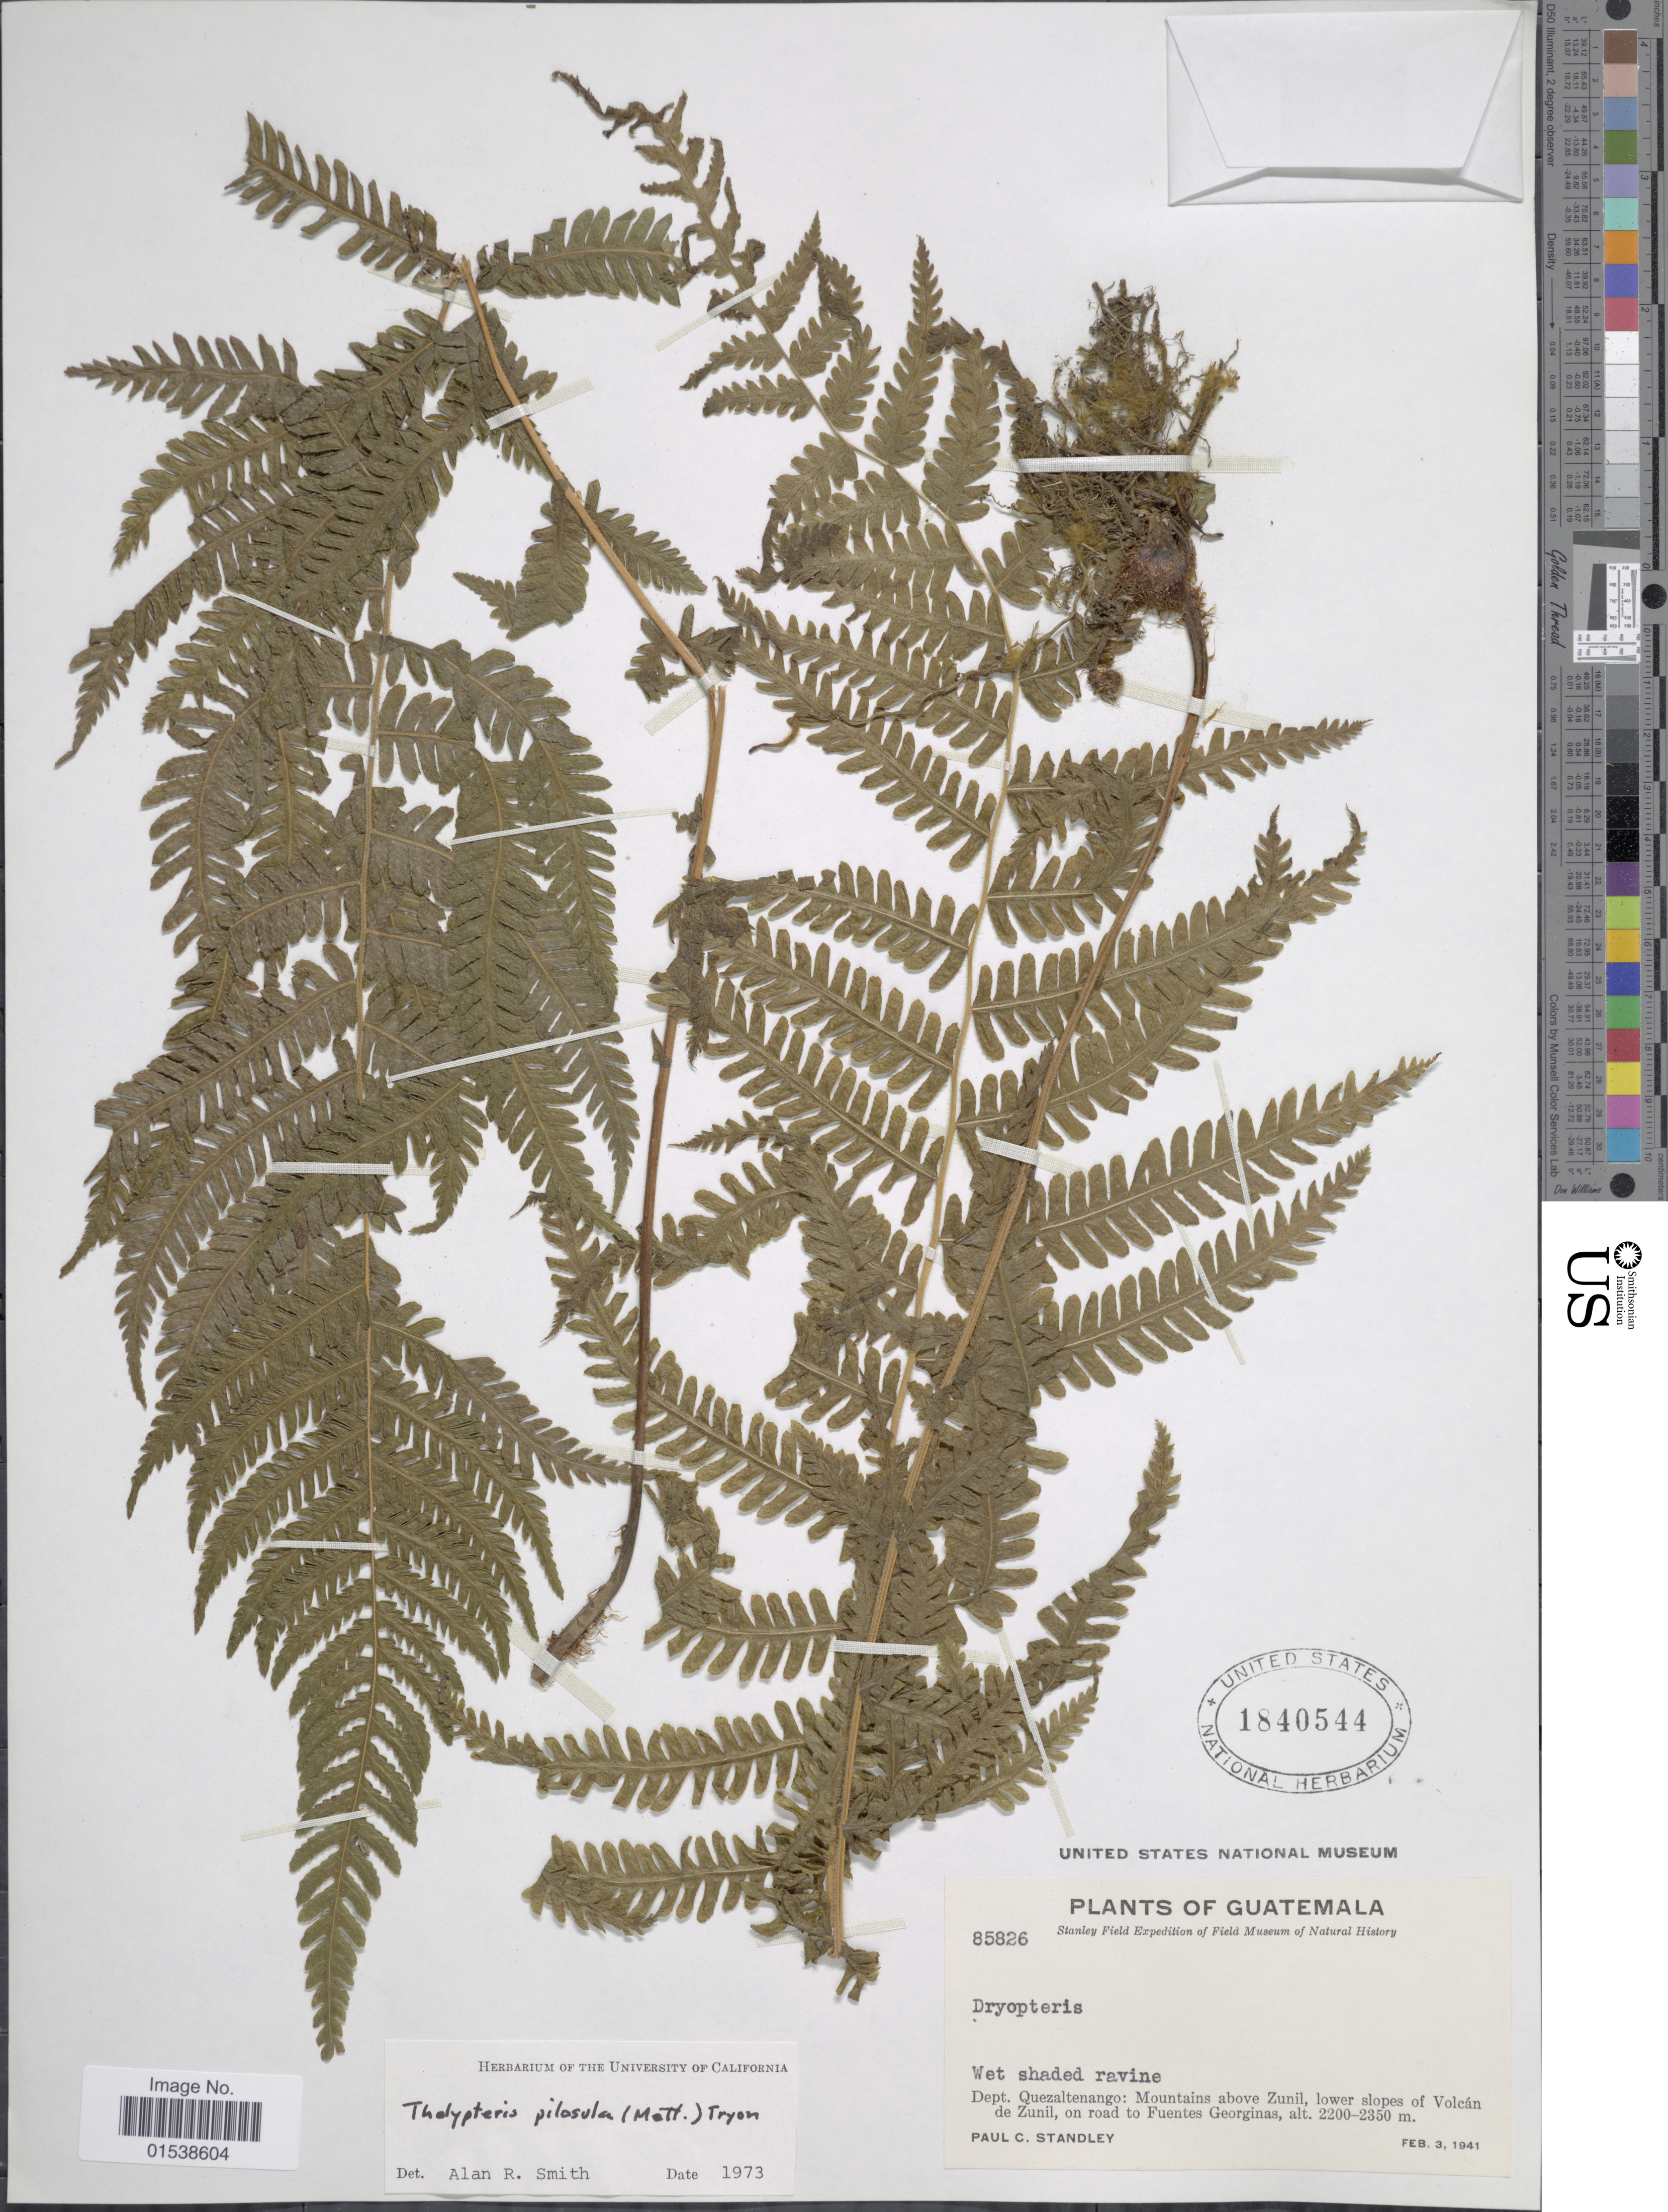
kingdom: Plantae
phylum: Tracheophyta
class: Polypodiopsida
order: Polypodiales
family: Thelypteridaceae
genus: Amauropelta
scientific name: Amauropelta pilosula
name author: (Klotzsch & H. Karst.) Á. Löve & D. Löve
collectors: P. C. Standley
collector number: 85826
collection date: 1941-02-03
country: Guatemala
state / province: Quetzaltenango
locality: Dept. Quexaltenango: Mountains above Zunil, lower slopes of Volcan de Zunil, on road to Fuentes Georginas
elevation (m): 2200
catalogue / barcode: US 1840544